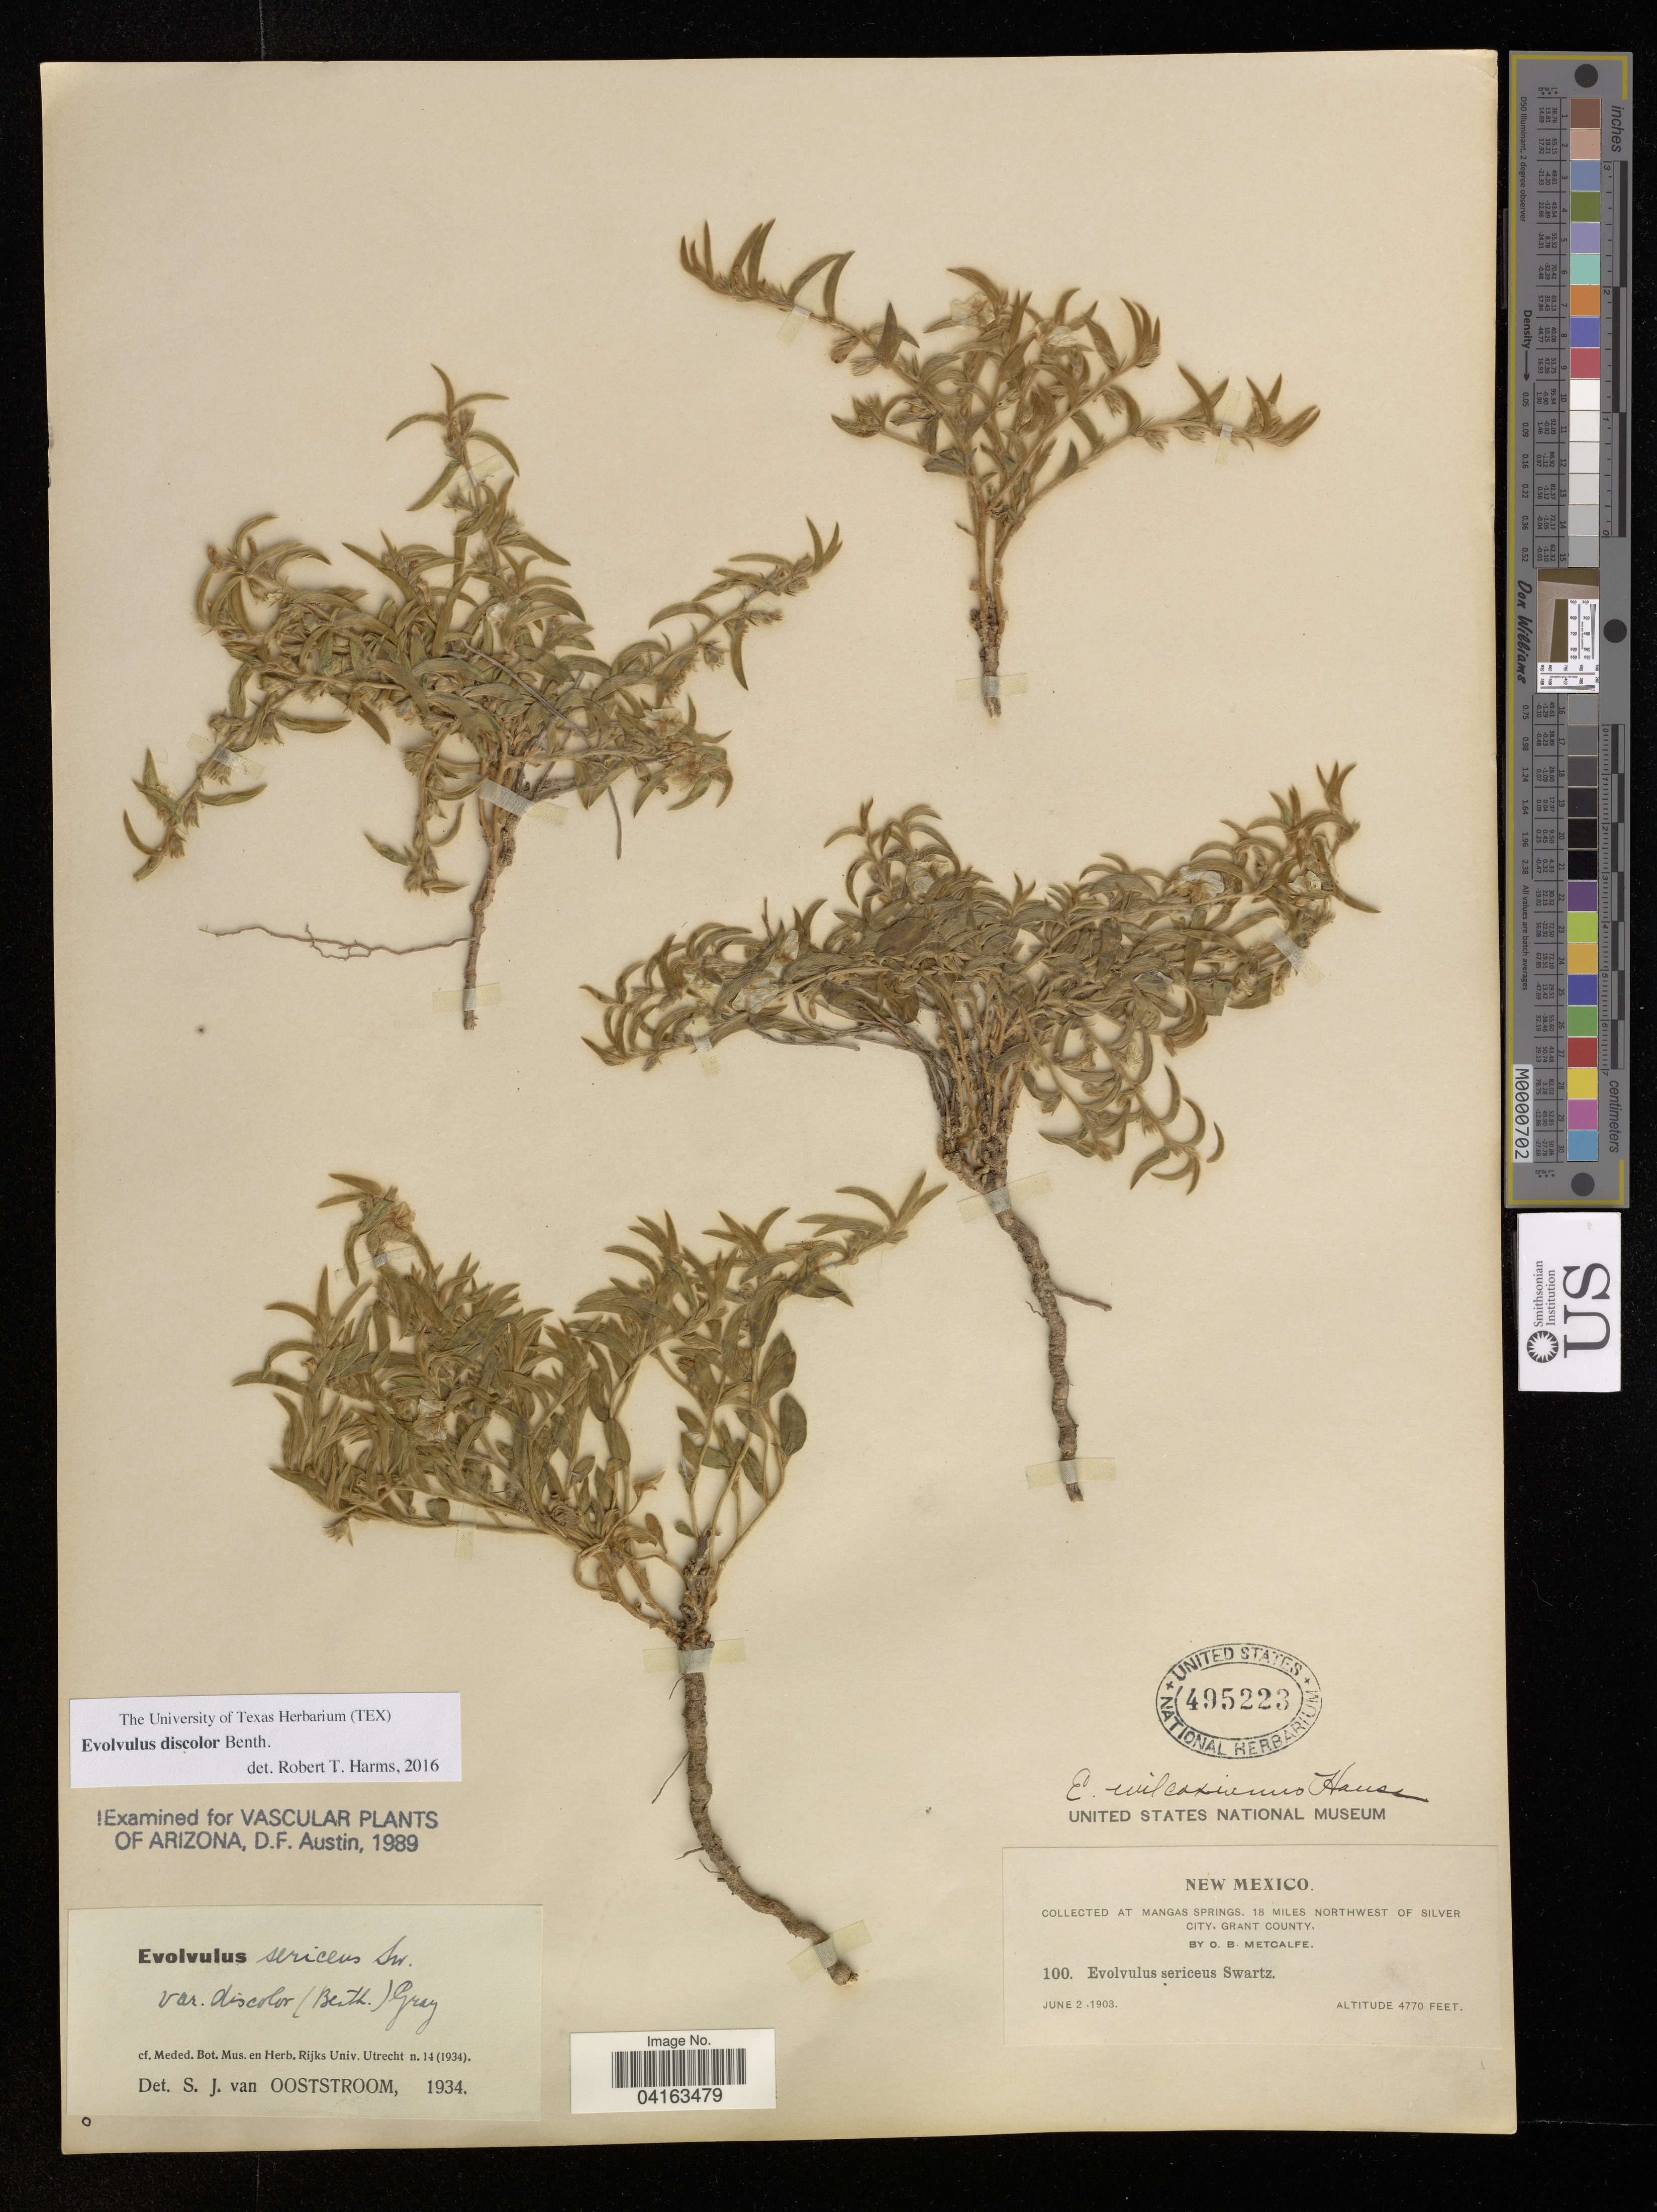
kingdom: Plantae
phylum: Tracheophyta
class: Magnoliopsida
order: Solanales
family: Convolvulaceae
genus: Evolvulus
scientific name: Evolvulus discolor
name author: Benth.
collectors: O. B. Metcalfe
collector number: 100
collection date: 1903-06-02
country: United States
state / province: New Mexico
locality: Collected at Mangas Springs. 18 Miles Northwest of Silver City, Grant County.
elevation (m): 1454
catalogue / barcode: US 495223